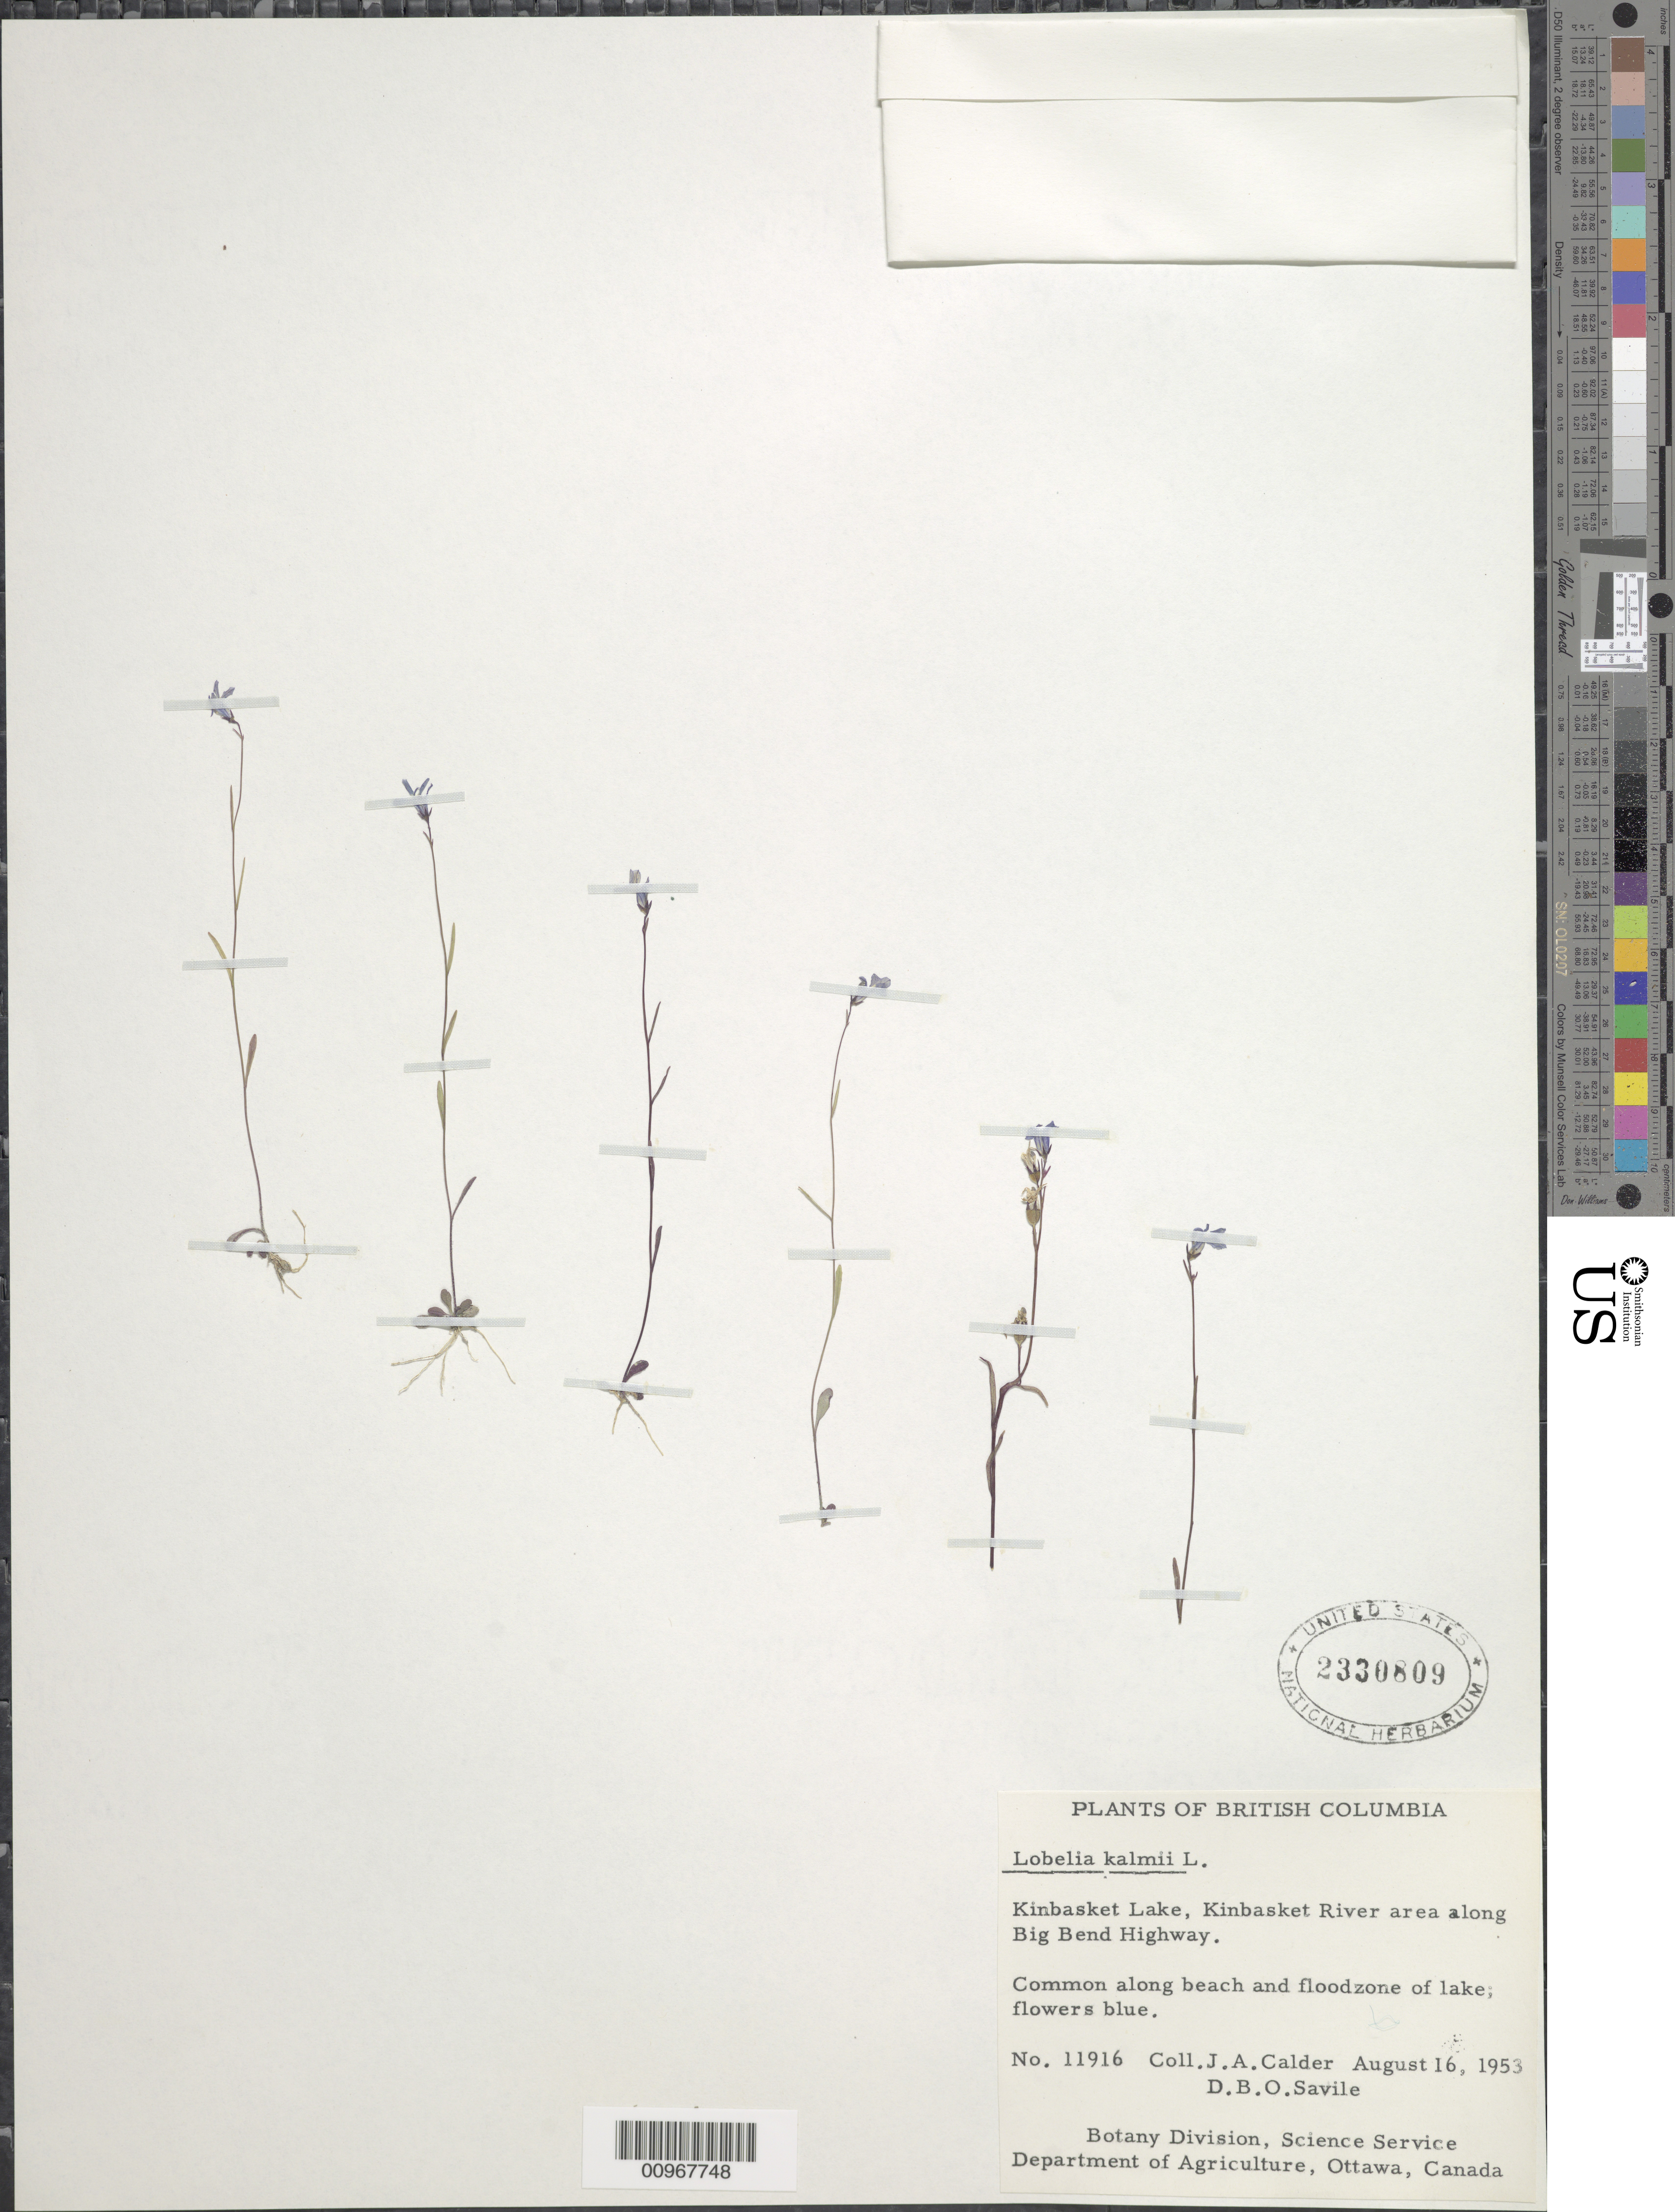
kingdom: Plantae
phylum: Tracheophyta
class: Magnoliopsida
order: Asterales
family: Campanulaceae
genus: Lobelia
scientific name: Lobelia kalmii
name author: L.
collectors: J. A. Calder & D. Savile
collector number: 11916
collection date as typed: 16 Aug 1953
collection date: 1953-08-16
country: Canada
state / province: British Columbia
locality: Kinbasket Lake, Kinbasket River area along big Bend Highway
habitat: along beach and floodzone of lake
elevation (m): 1311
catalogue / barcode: US 2330809